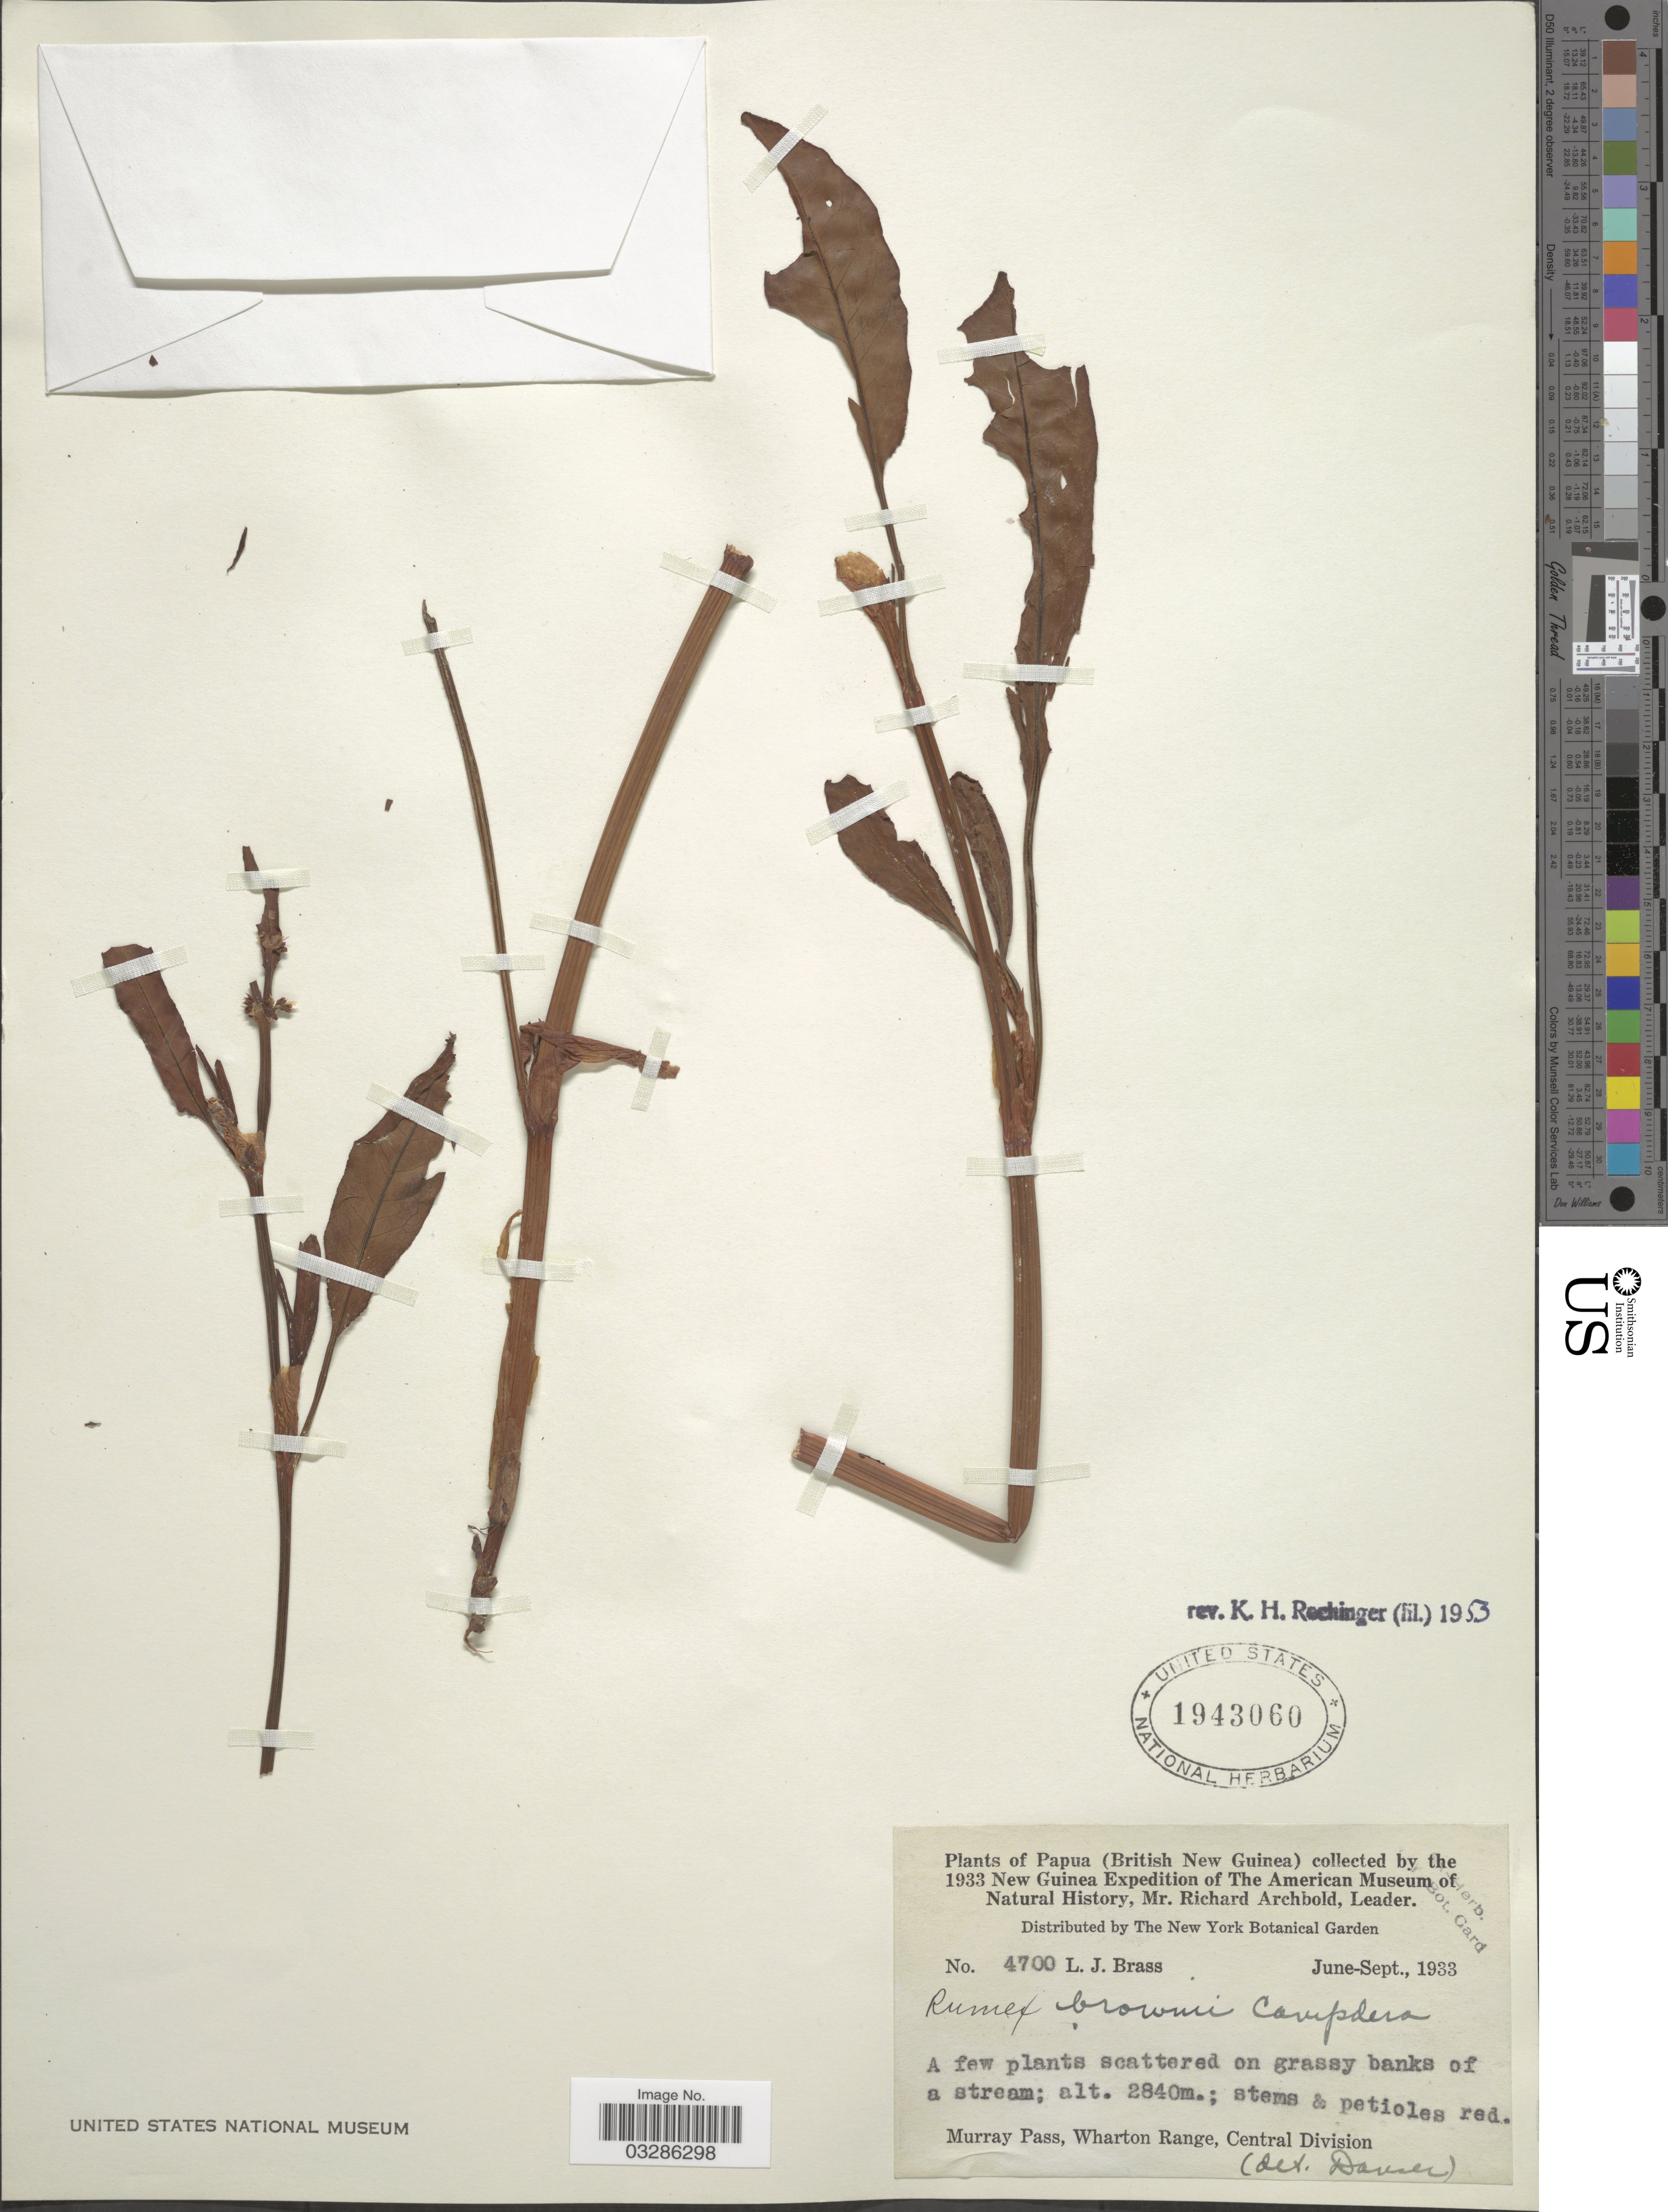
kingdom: Plantae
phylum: Tracheophyta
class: Magnoliopsida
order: Caryophyllales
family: Polygonaceae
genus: Rumex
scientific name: Rumex brownii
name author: Campd.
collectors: L. J. Brass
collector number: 4700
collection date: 1933-06/1933-09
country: Papua New Guinea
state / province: Central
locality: Papua (British New Guinea). New Guinea. Murray Pass, Wharton Range, Central Division.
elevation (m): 2840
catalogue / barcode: US 1943060